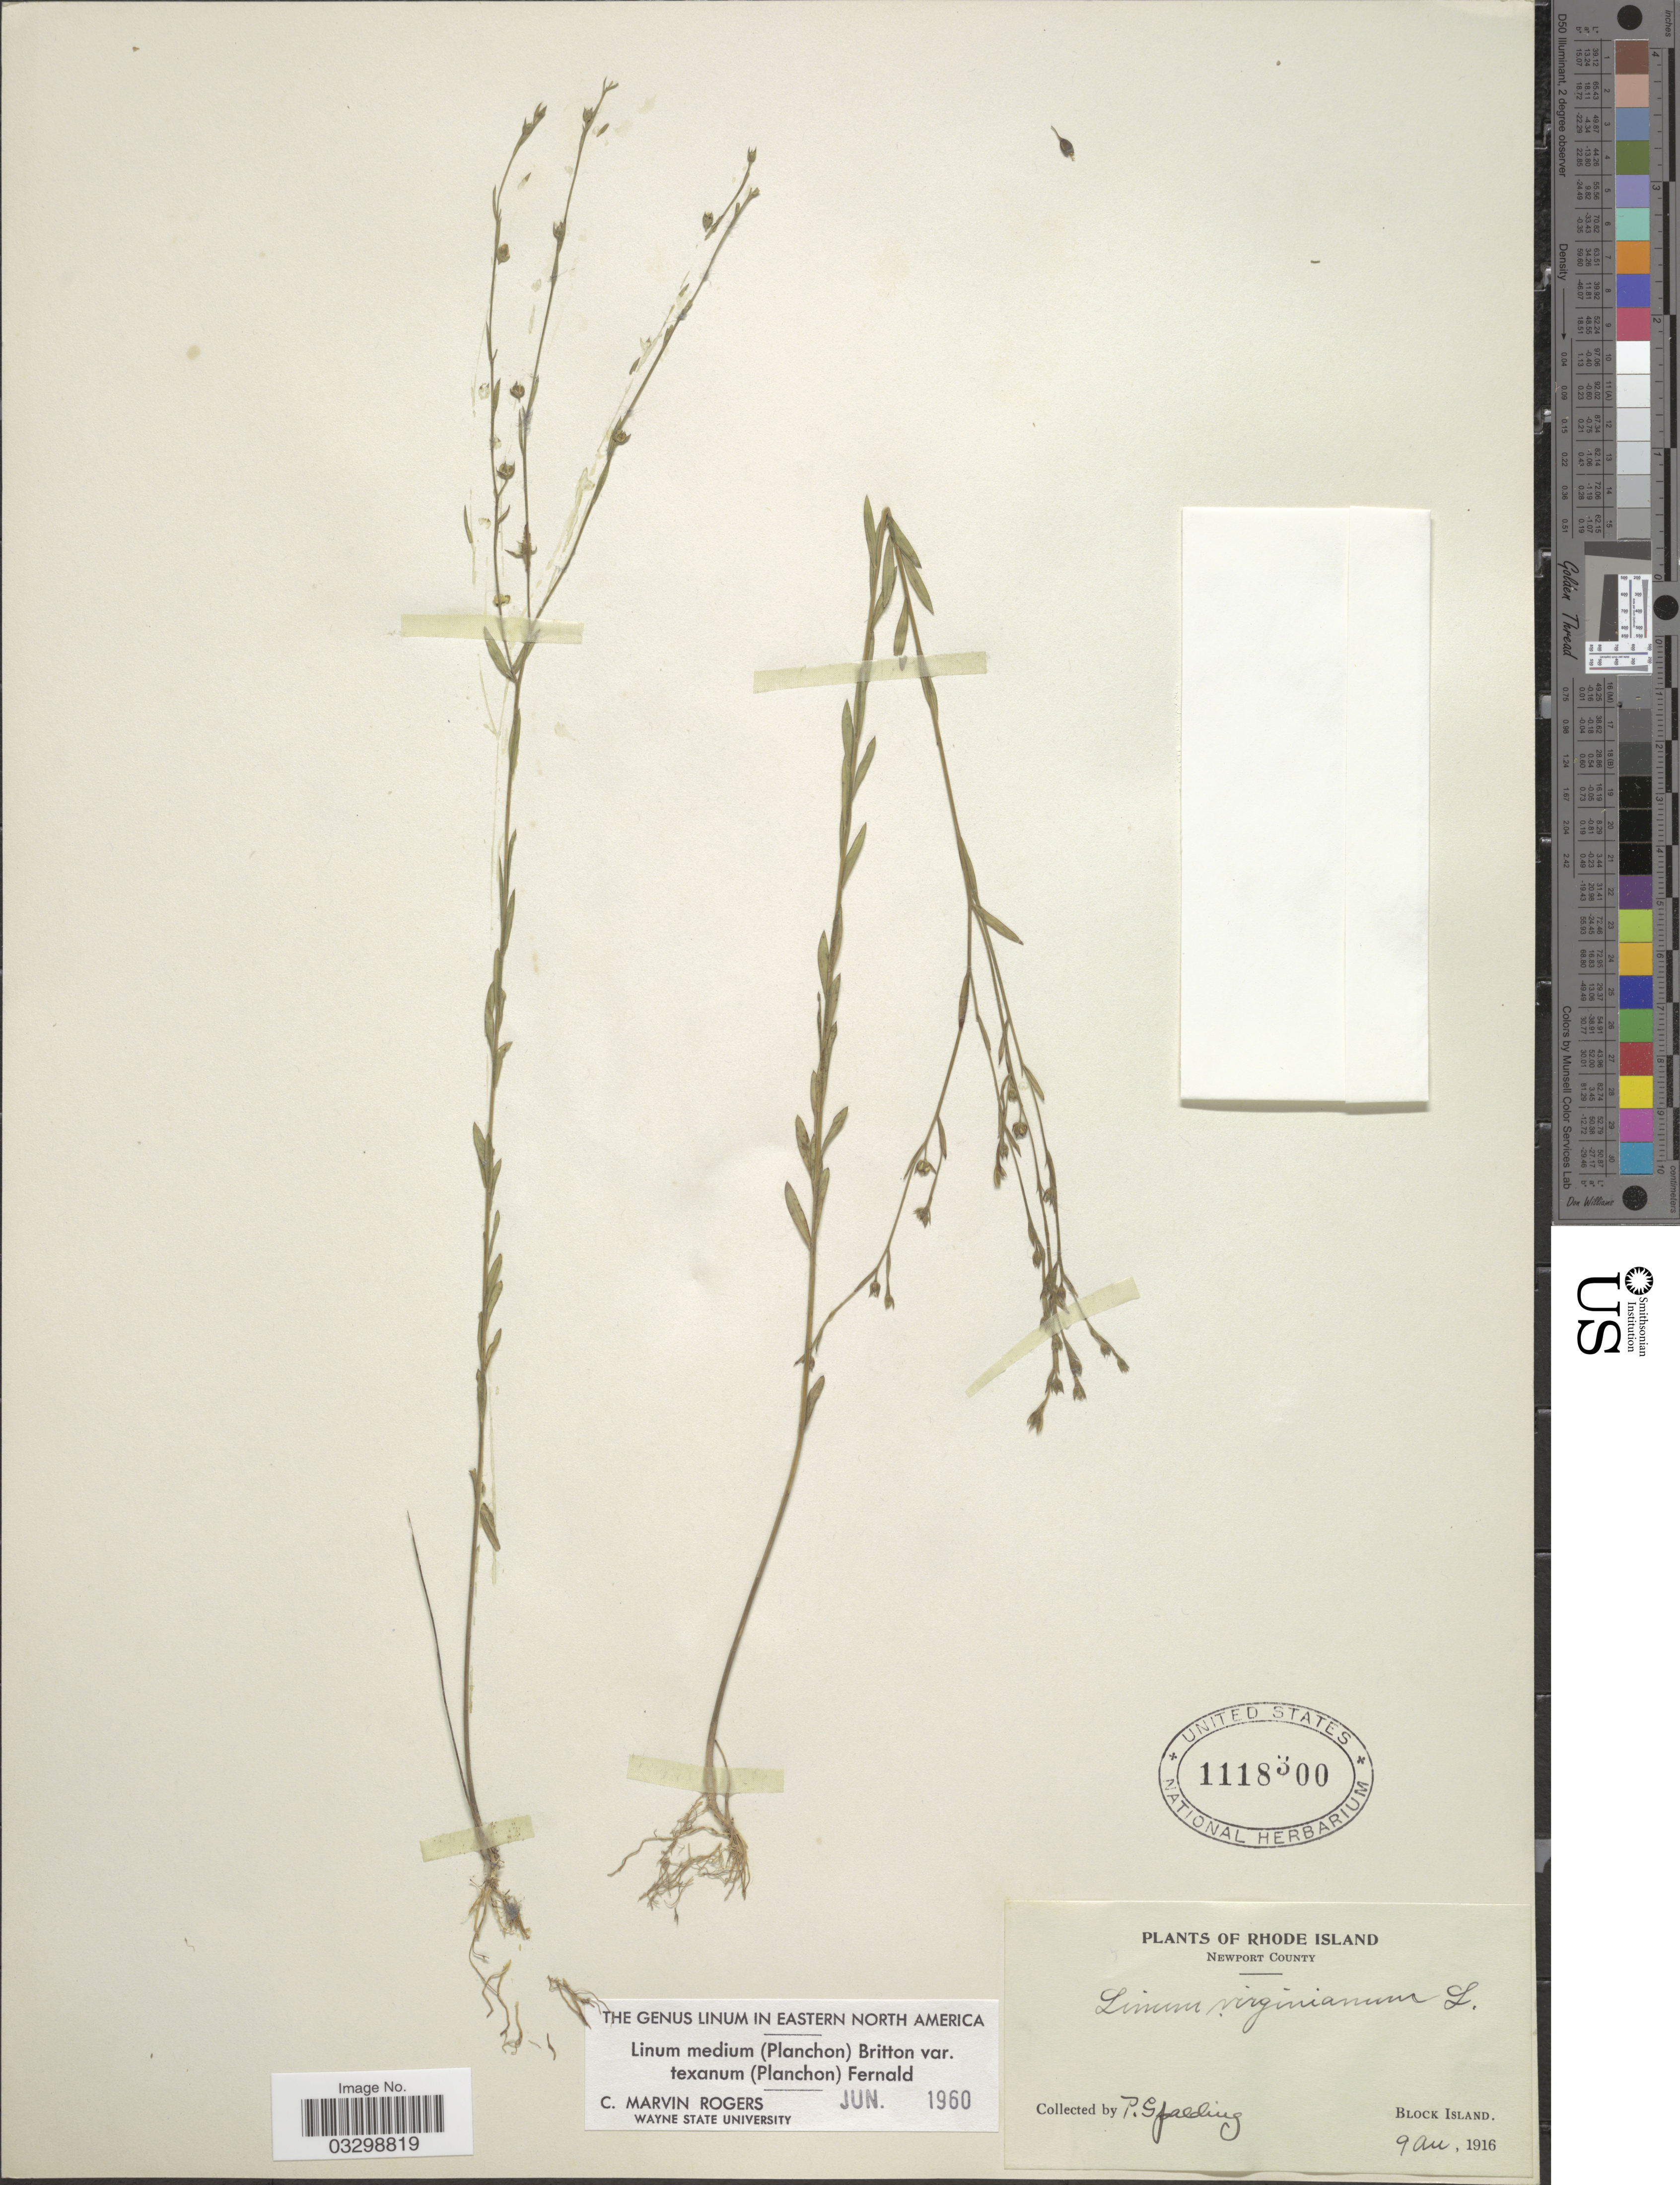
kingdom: Plantae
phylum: Tracheophyta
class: Magnoliopsida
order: Malpighiales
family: Linaceae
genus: Linum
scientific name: Linum medium var. texanum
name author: (Planch.) Fernald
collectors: P. Spalding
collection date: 1916-08-09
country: United States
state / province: Rhode Island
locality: Newport County, Block Island.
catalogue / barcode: US 1118300